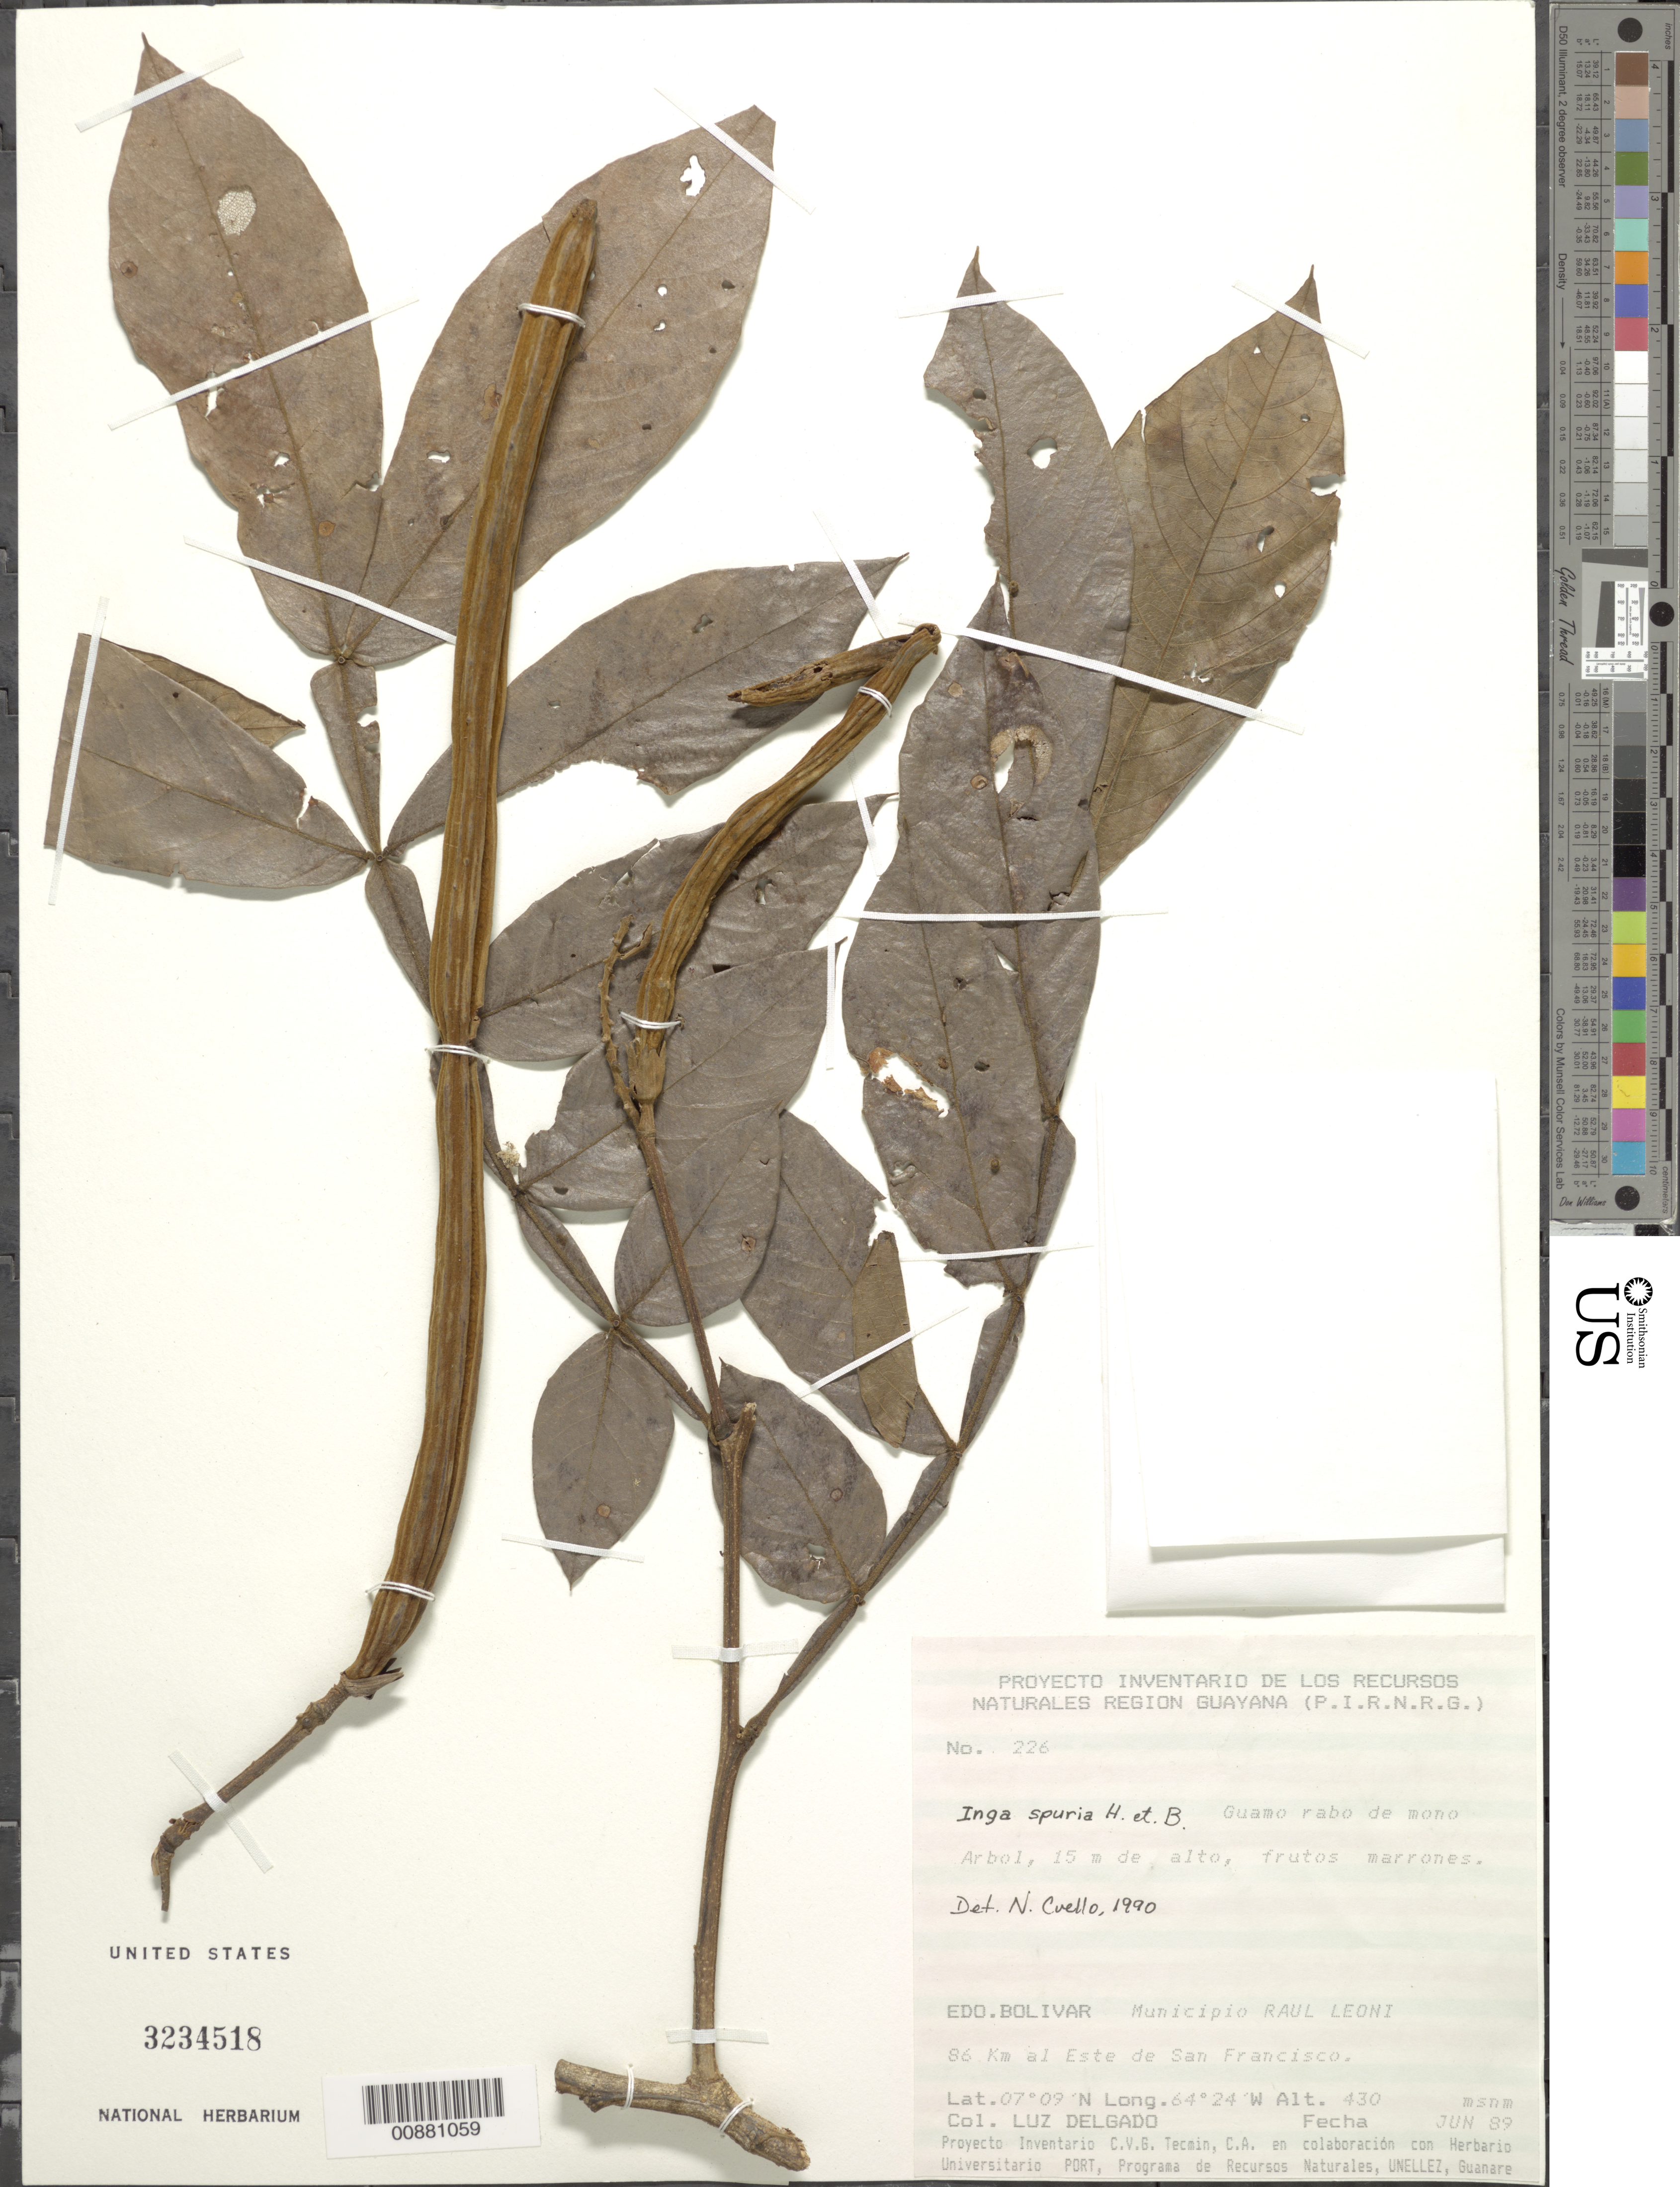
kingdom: Plantae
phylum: Tracheophyta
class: Magnoliopsida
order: Fabales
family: Fabaceae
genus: Inga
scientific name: Inga vera subsp. vera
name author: Willd.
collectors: L. Delgado V.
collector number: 226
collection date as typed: Jun-89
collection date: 1989-06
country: Venezuela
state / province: Bolívar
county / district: Angostura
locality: Mun. Raúl Leoni [=Angostura], 86 km E of San Francisco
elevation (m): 430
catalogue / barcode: US 3234518